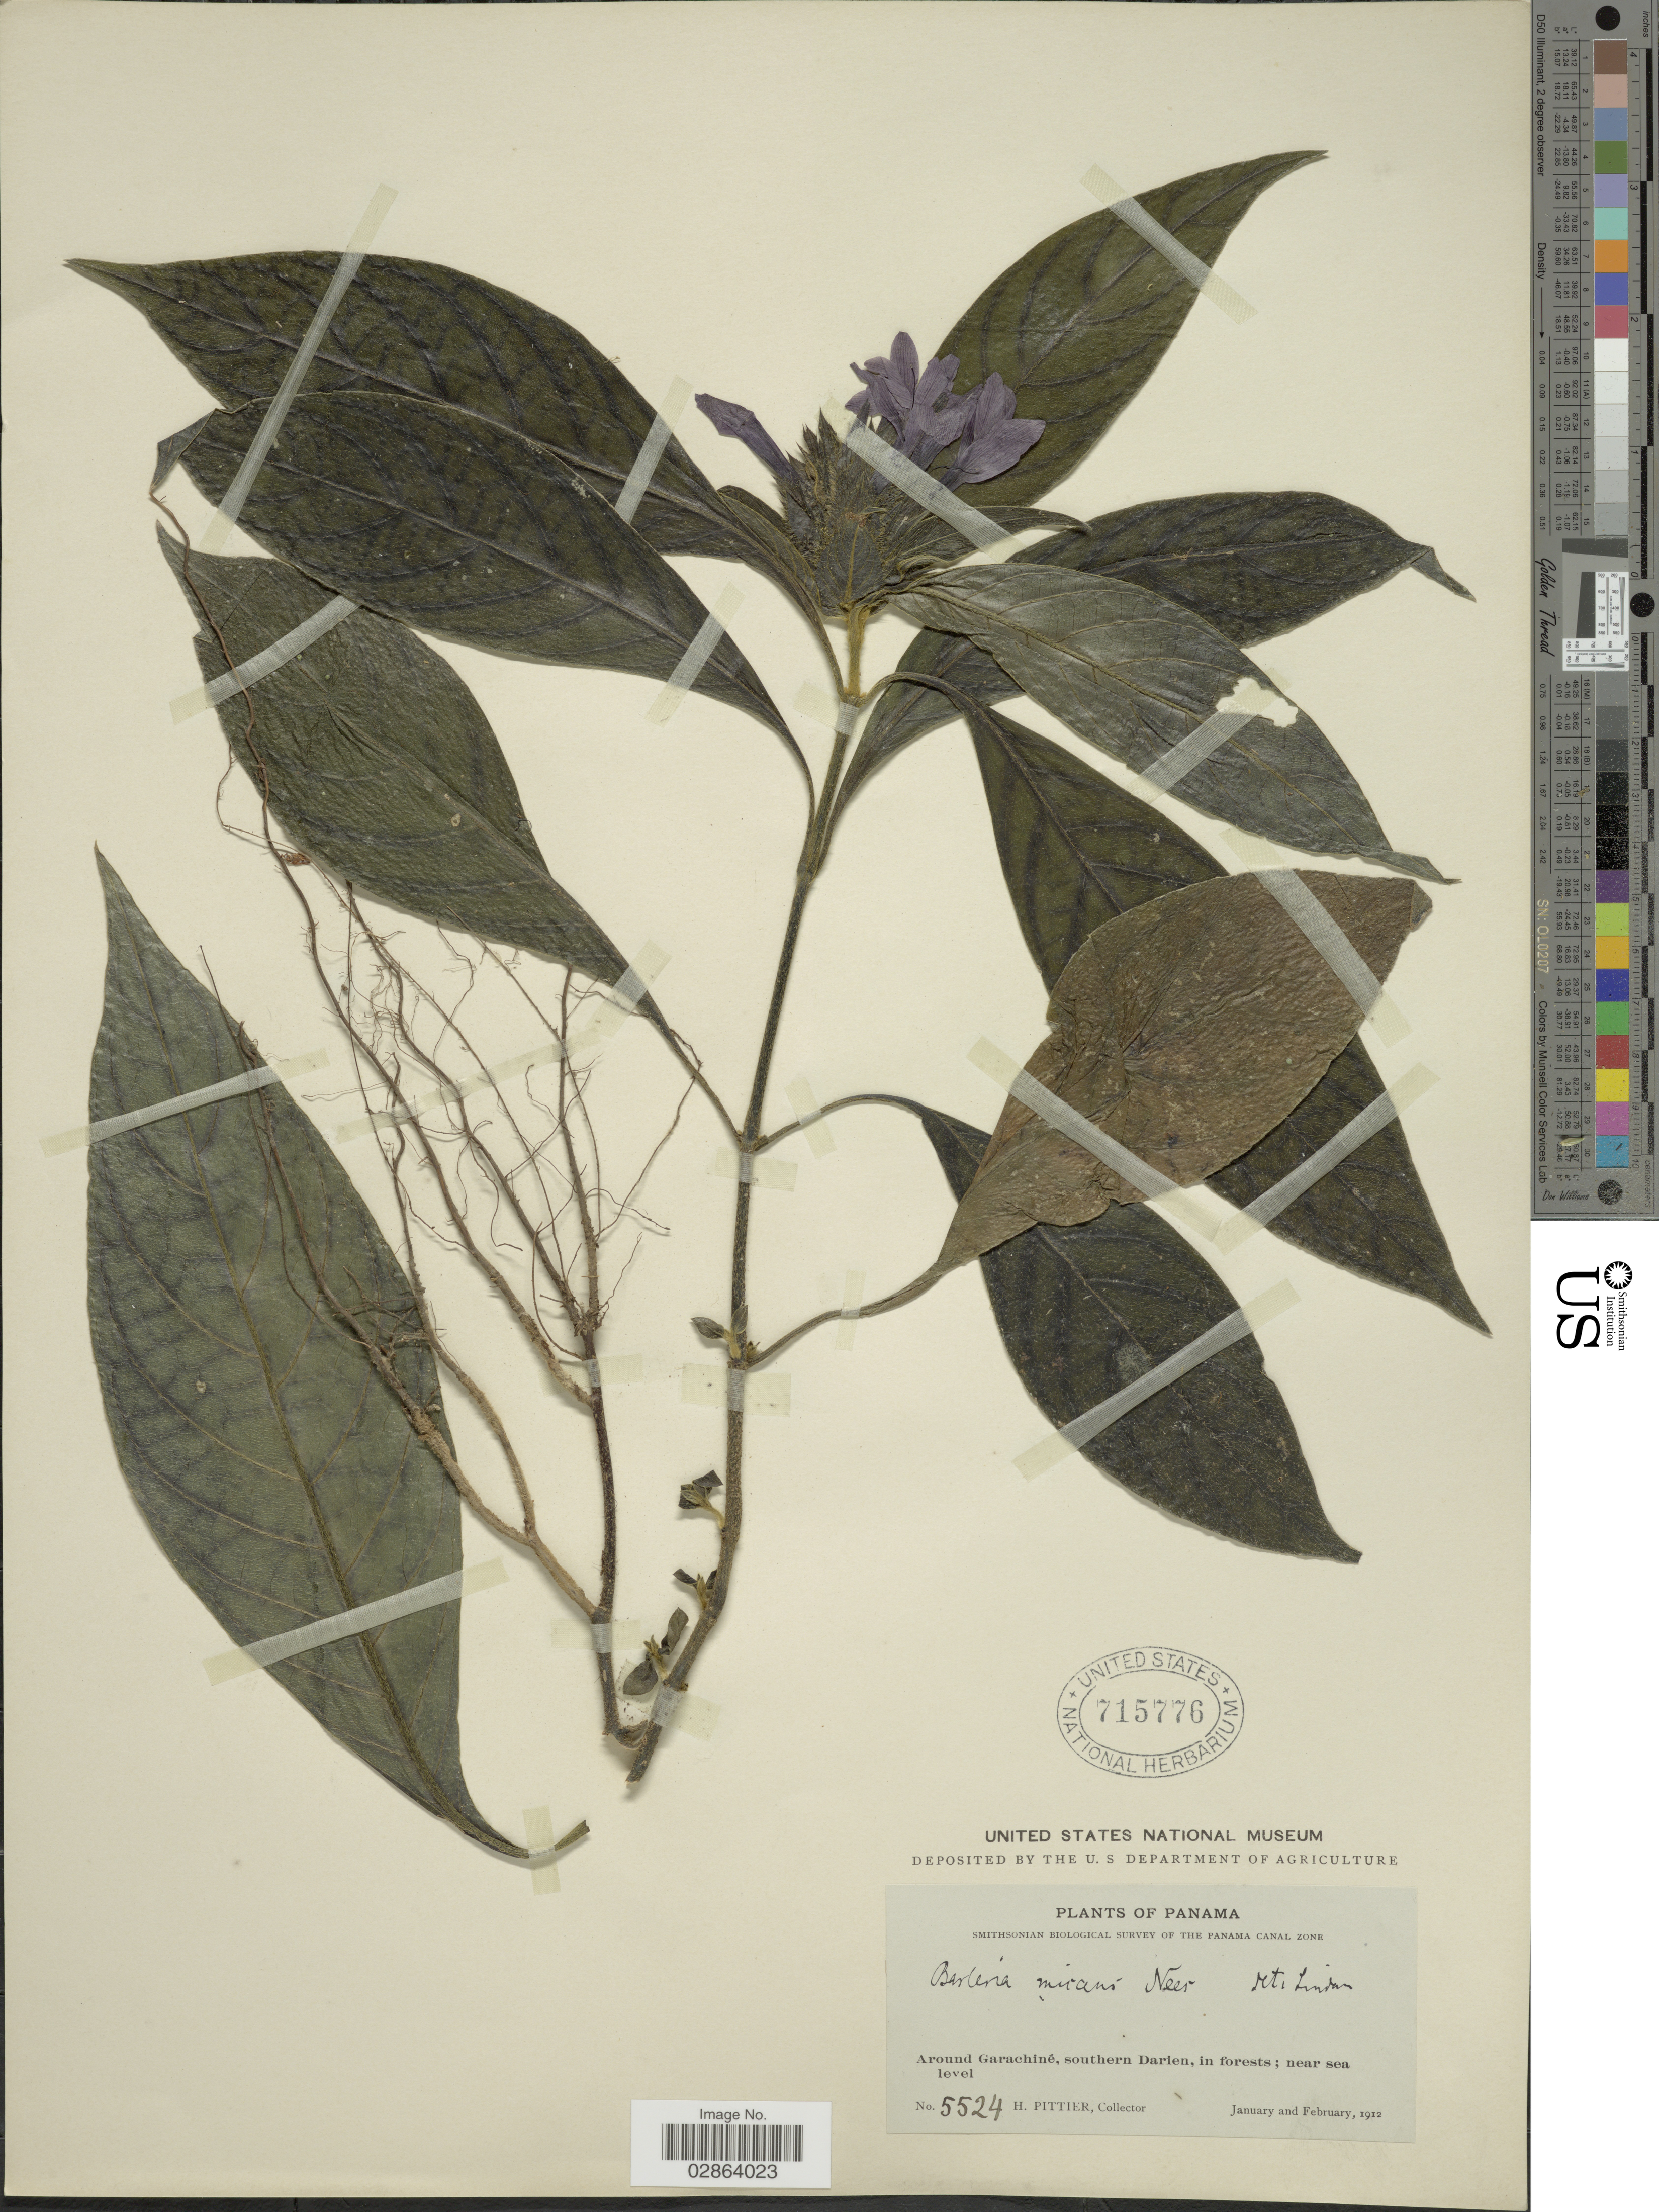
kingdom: Plantae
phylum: Tracheophyta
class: Magnoliopsida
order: Lamiales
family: Acanthaceae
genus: Barleria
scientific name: Barleria oenotheroides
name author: Dum. Cours.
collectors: H. F. Pittier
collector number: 5524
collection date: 1912-01/1912-02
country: Panama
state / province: Darién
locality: Around Garachiné, southern Darien, in forests.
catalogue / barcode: US 715776